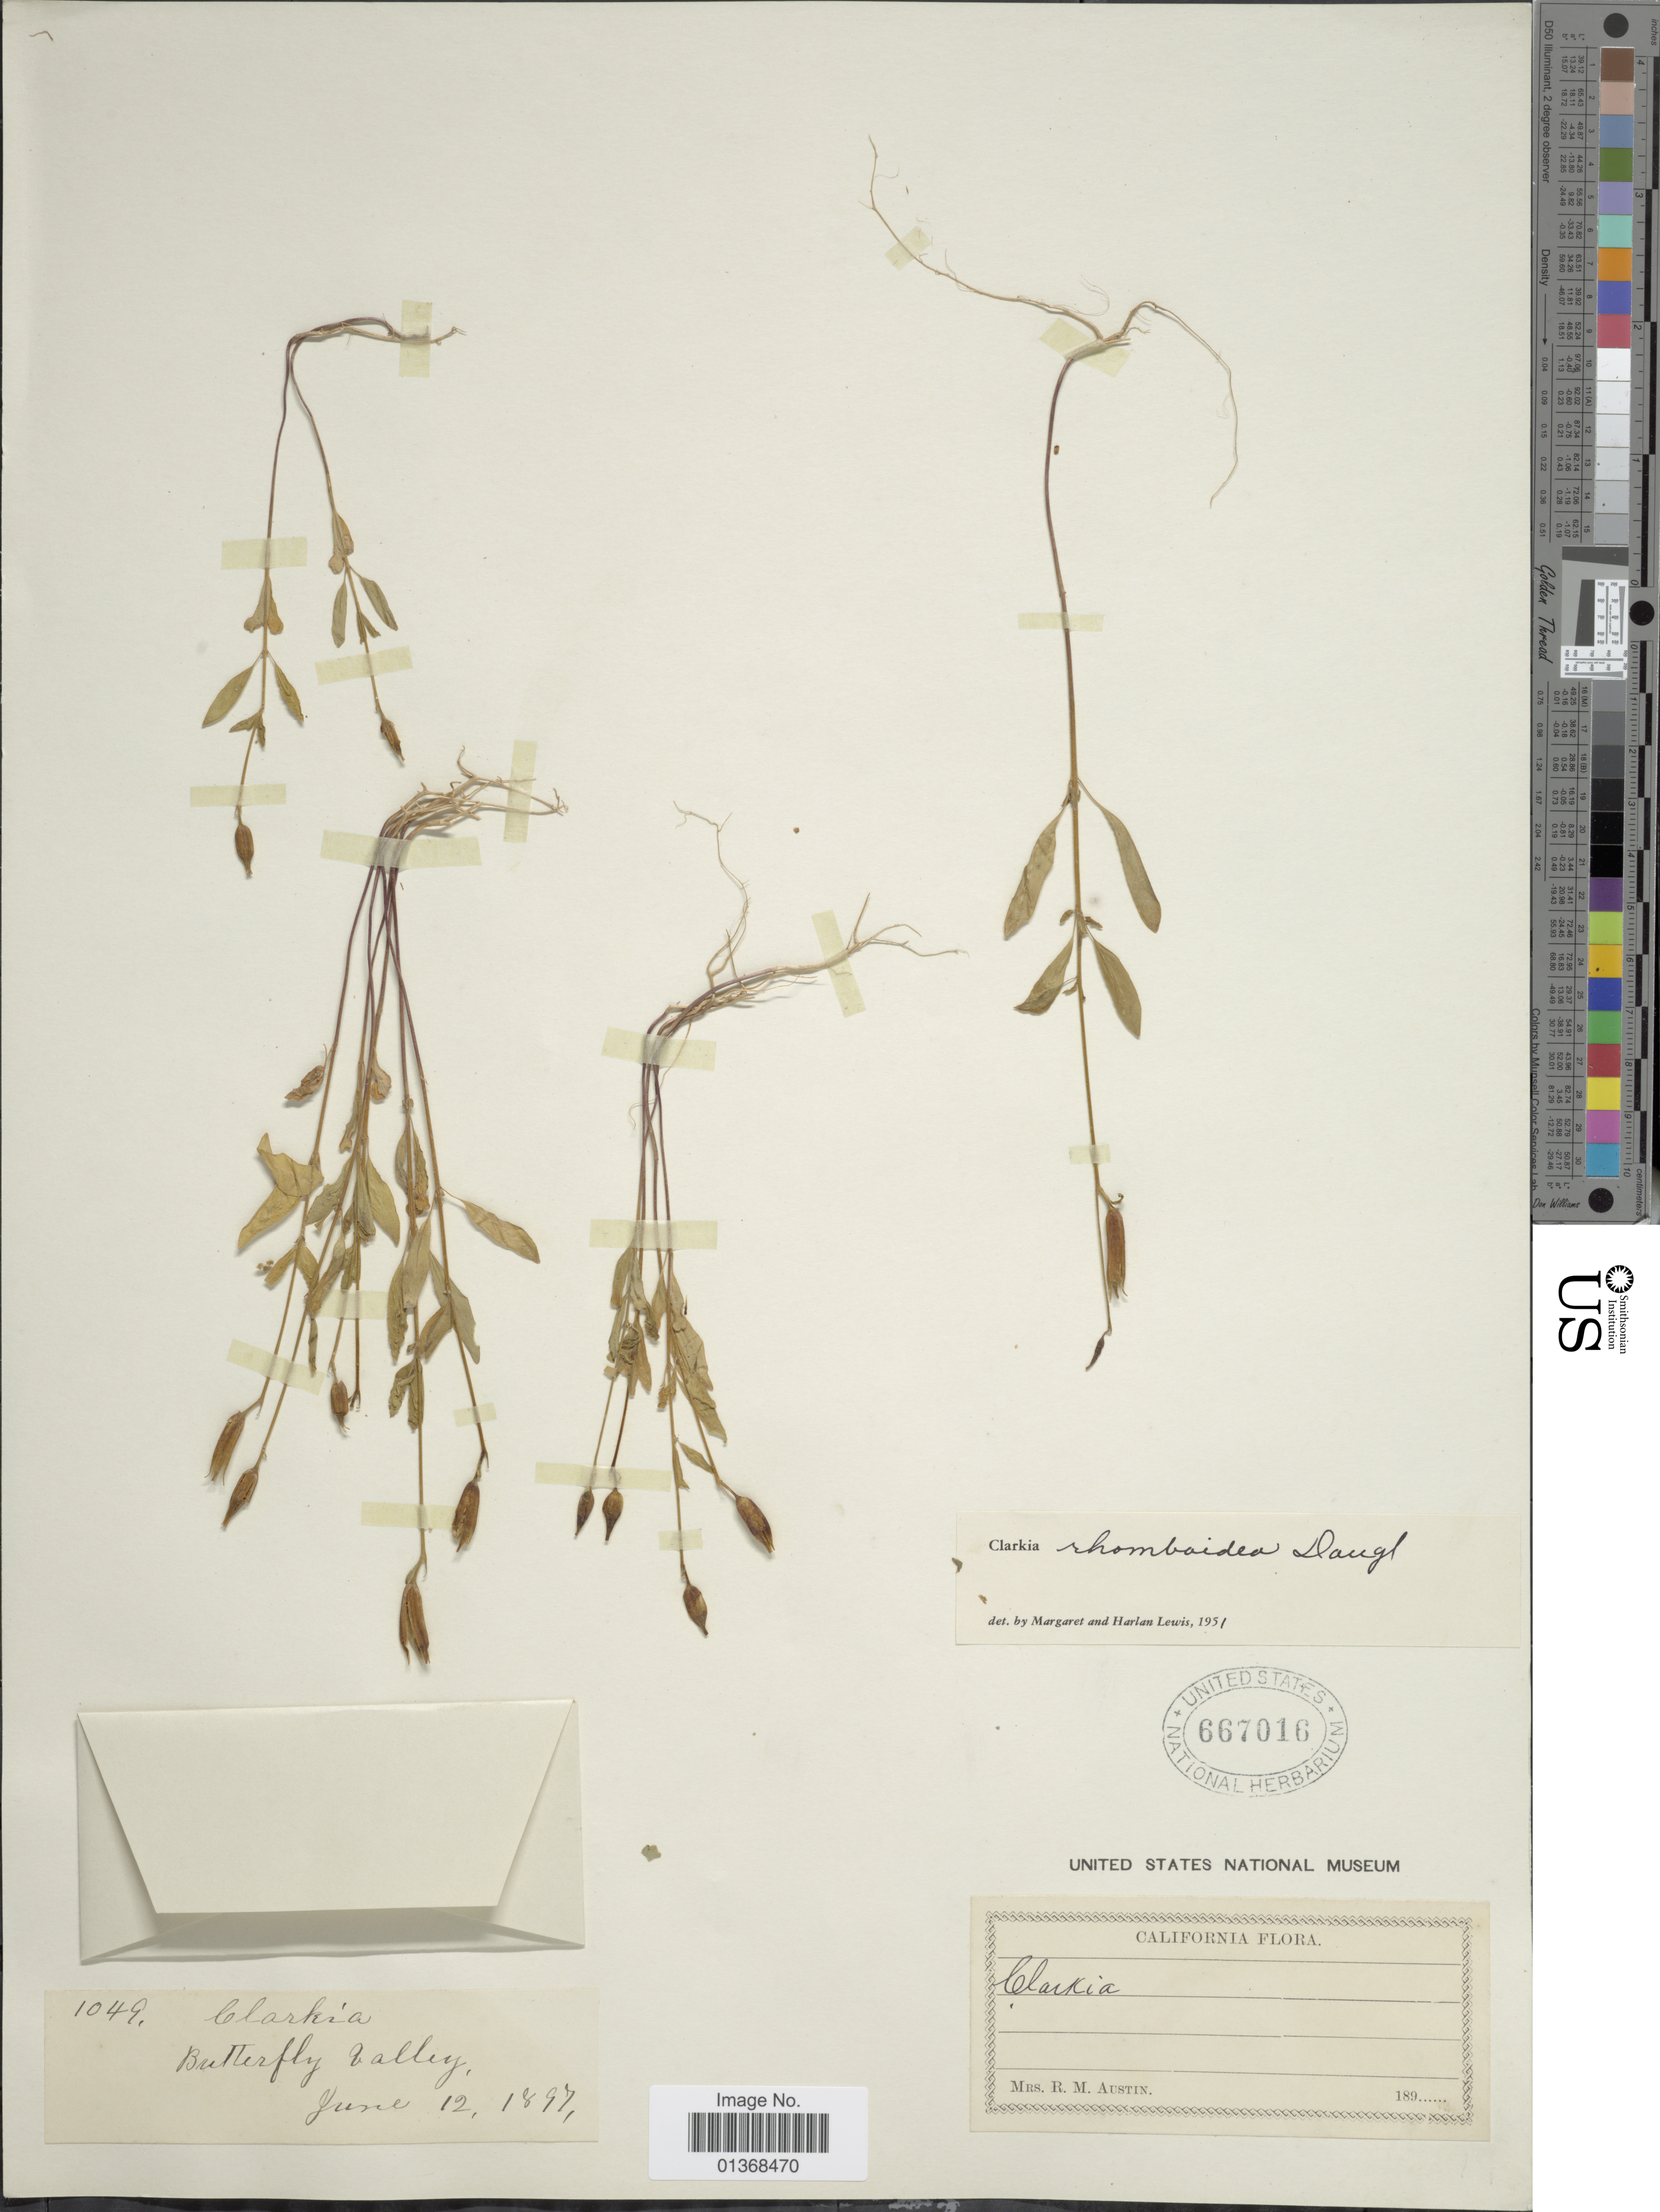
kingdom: Plantae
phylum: Tracheophyta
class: Magnoliopsida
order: Myrtales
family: Onagraceae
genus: Clarkia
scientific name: Clarkia rhomboidea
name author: Douglas ex Hook.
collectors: R. Austin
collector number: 1049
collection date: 1897-06-12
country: United States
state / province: California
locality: Butterfly Valley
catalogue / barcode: US 667016